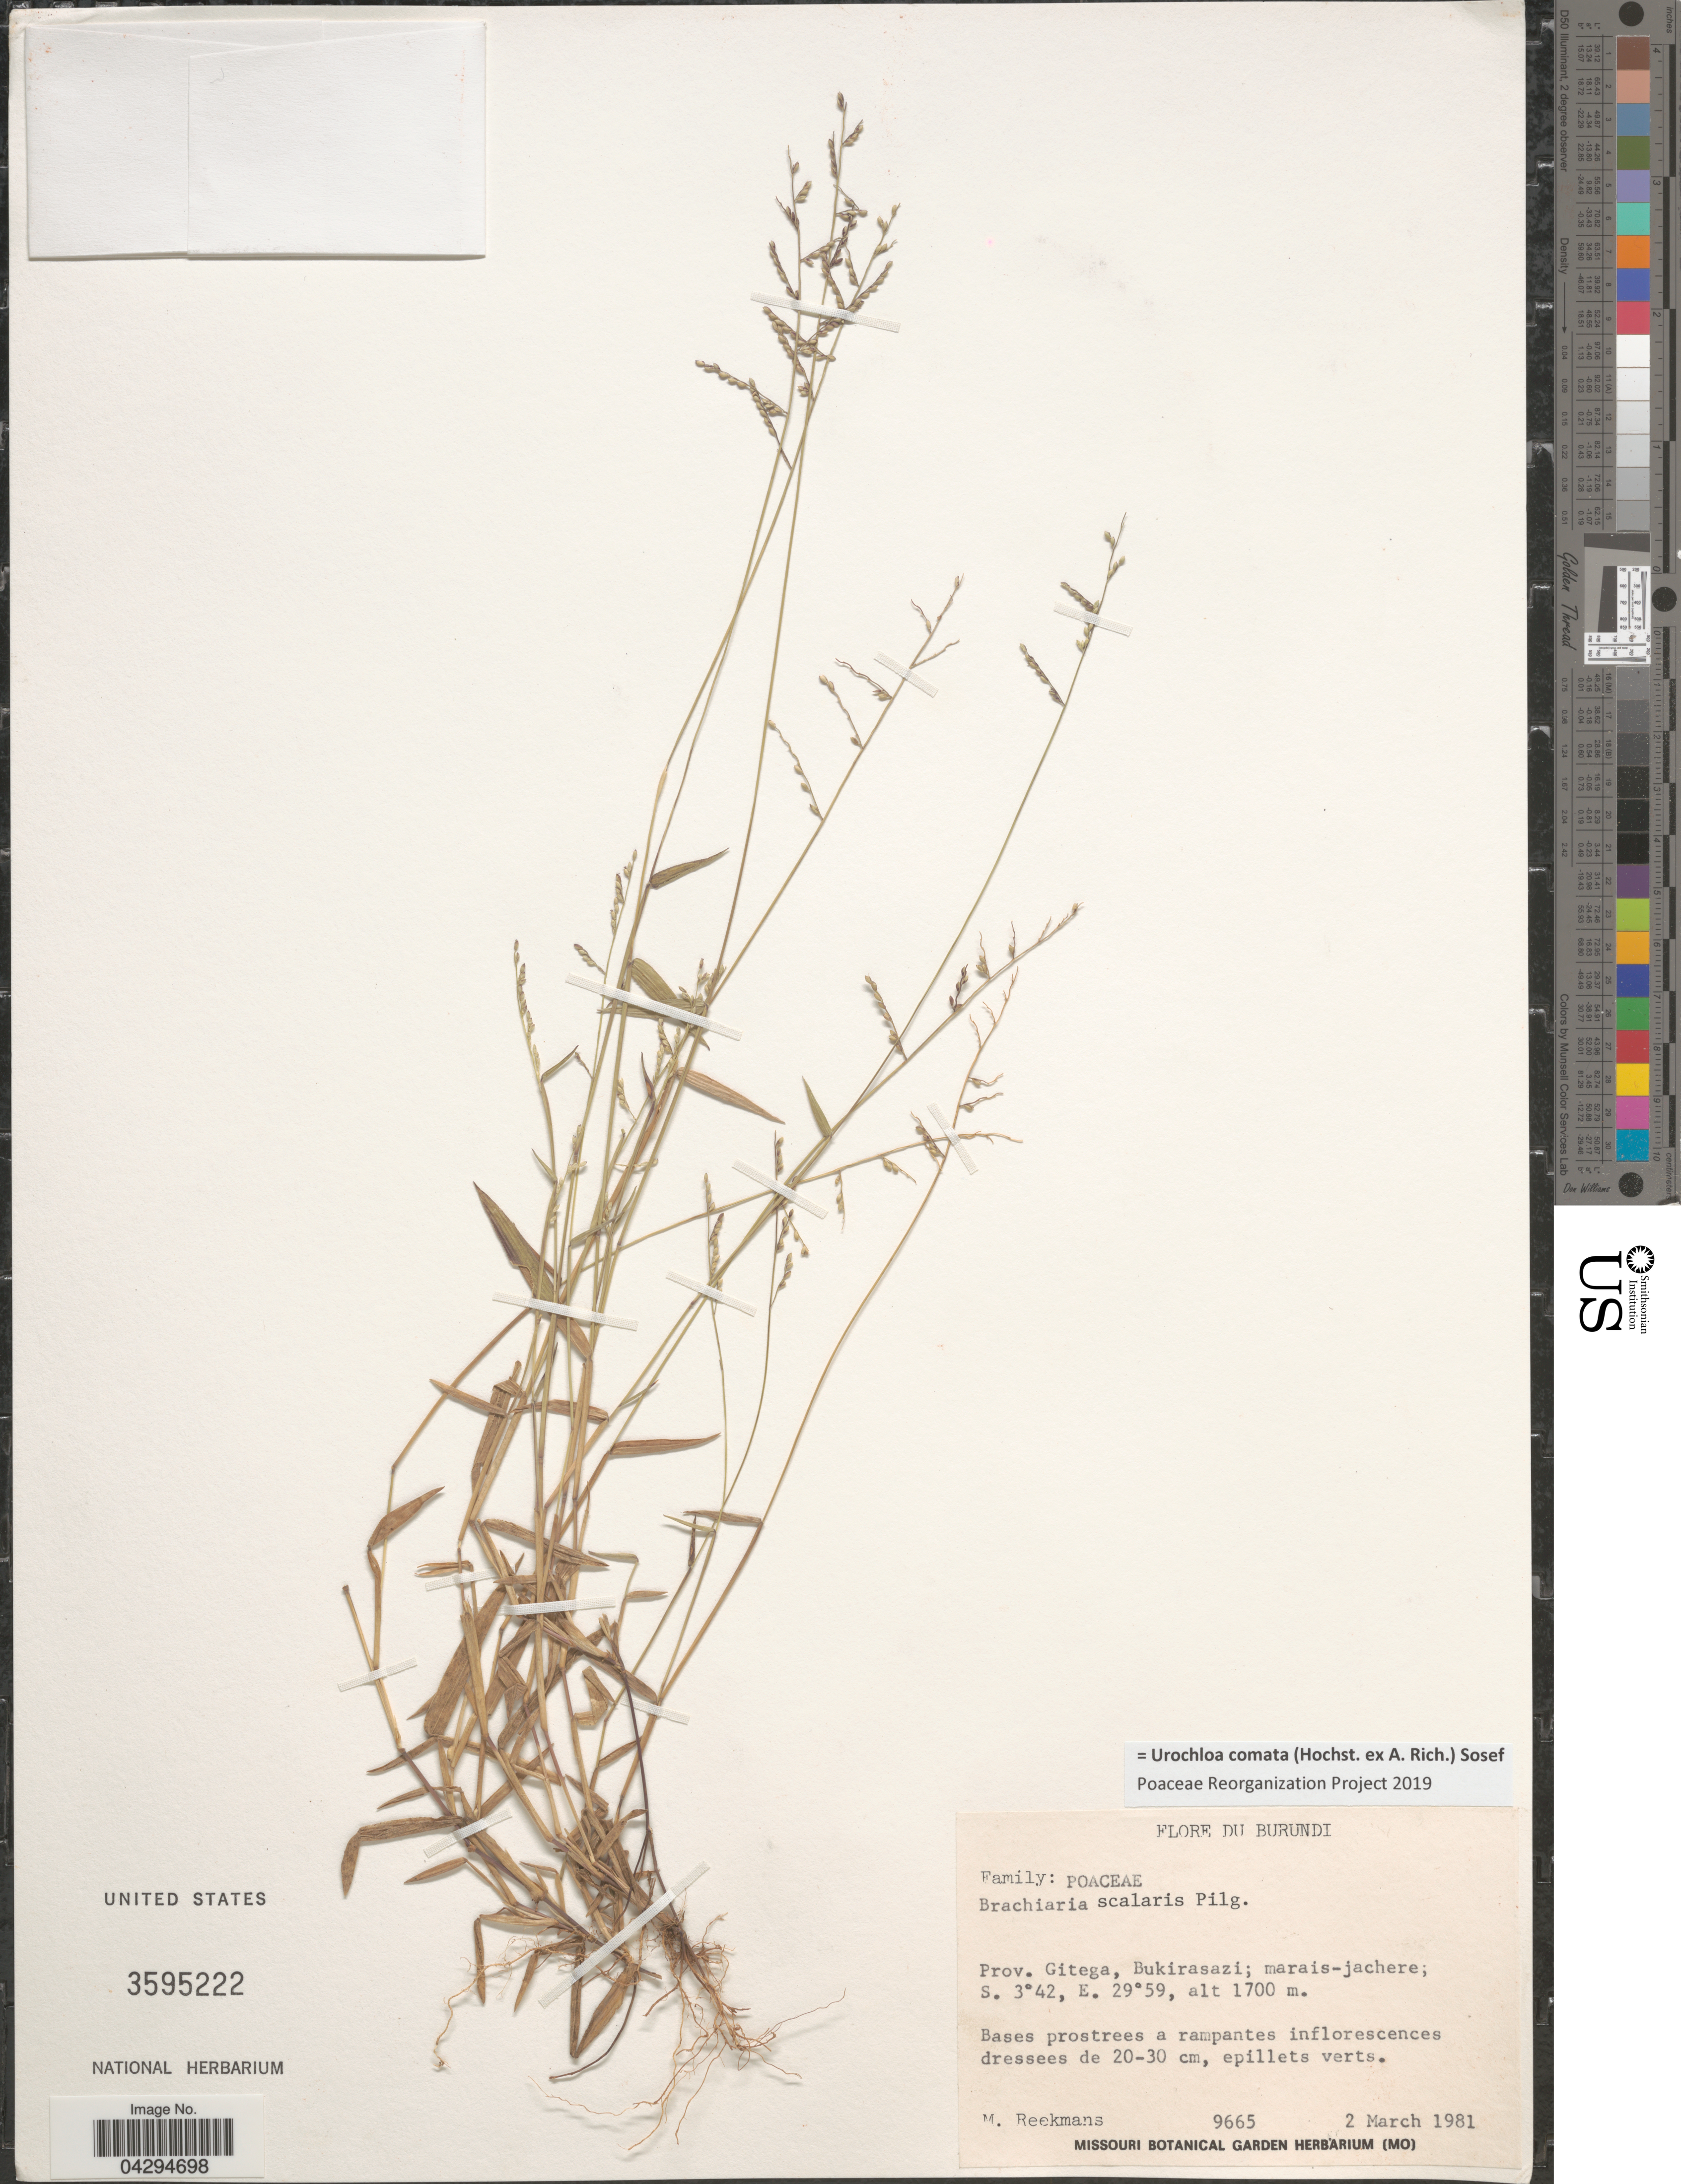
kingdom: Plantae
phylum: Tracheophyta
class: Liliopsida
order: Poales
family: Poaceae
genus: Urochloa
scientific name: Urochloa comata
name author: (Hochst. ex A. Rich.) Sosef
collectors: M. Reekmans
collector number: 9665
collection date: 1981-03-02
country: Burundi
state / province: Gitega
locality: Prov. Gitega, Bukirasazi; marais-jachere.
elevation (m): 1700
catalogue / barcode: US 3595222